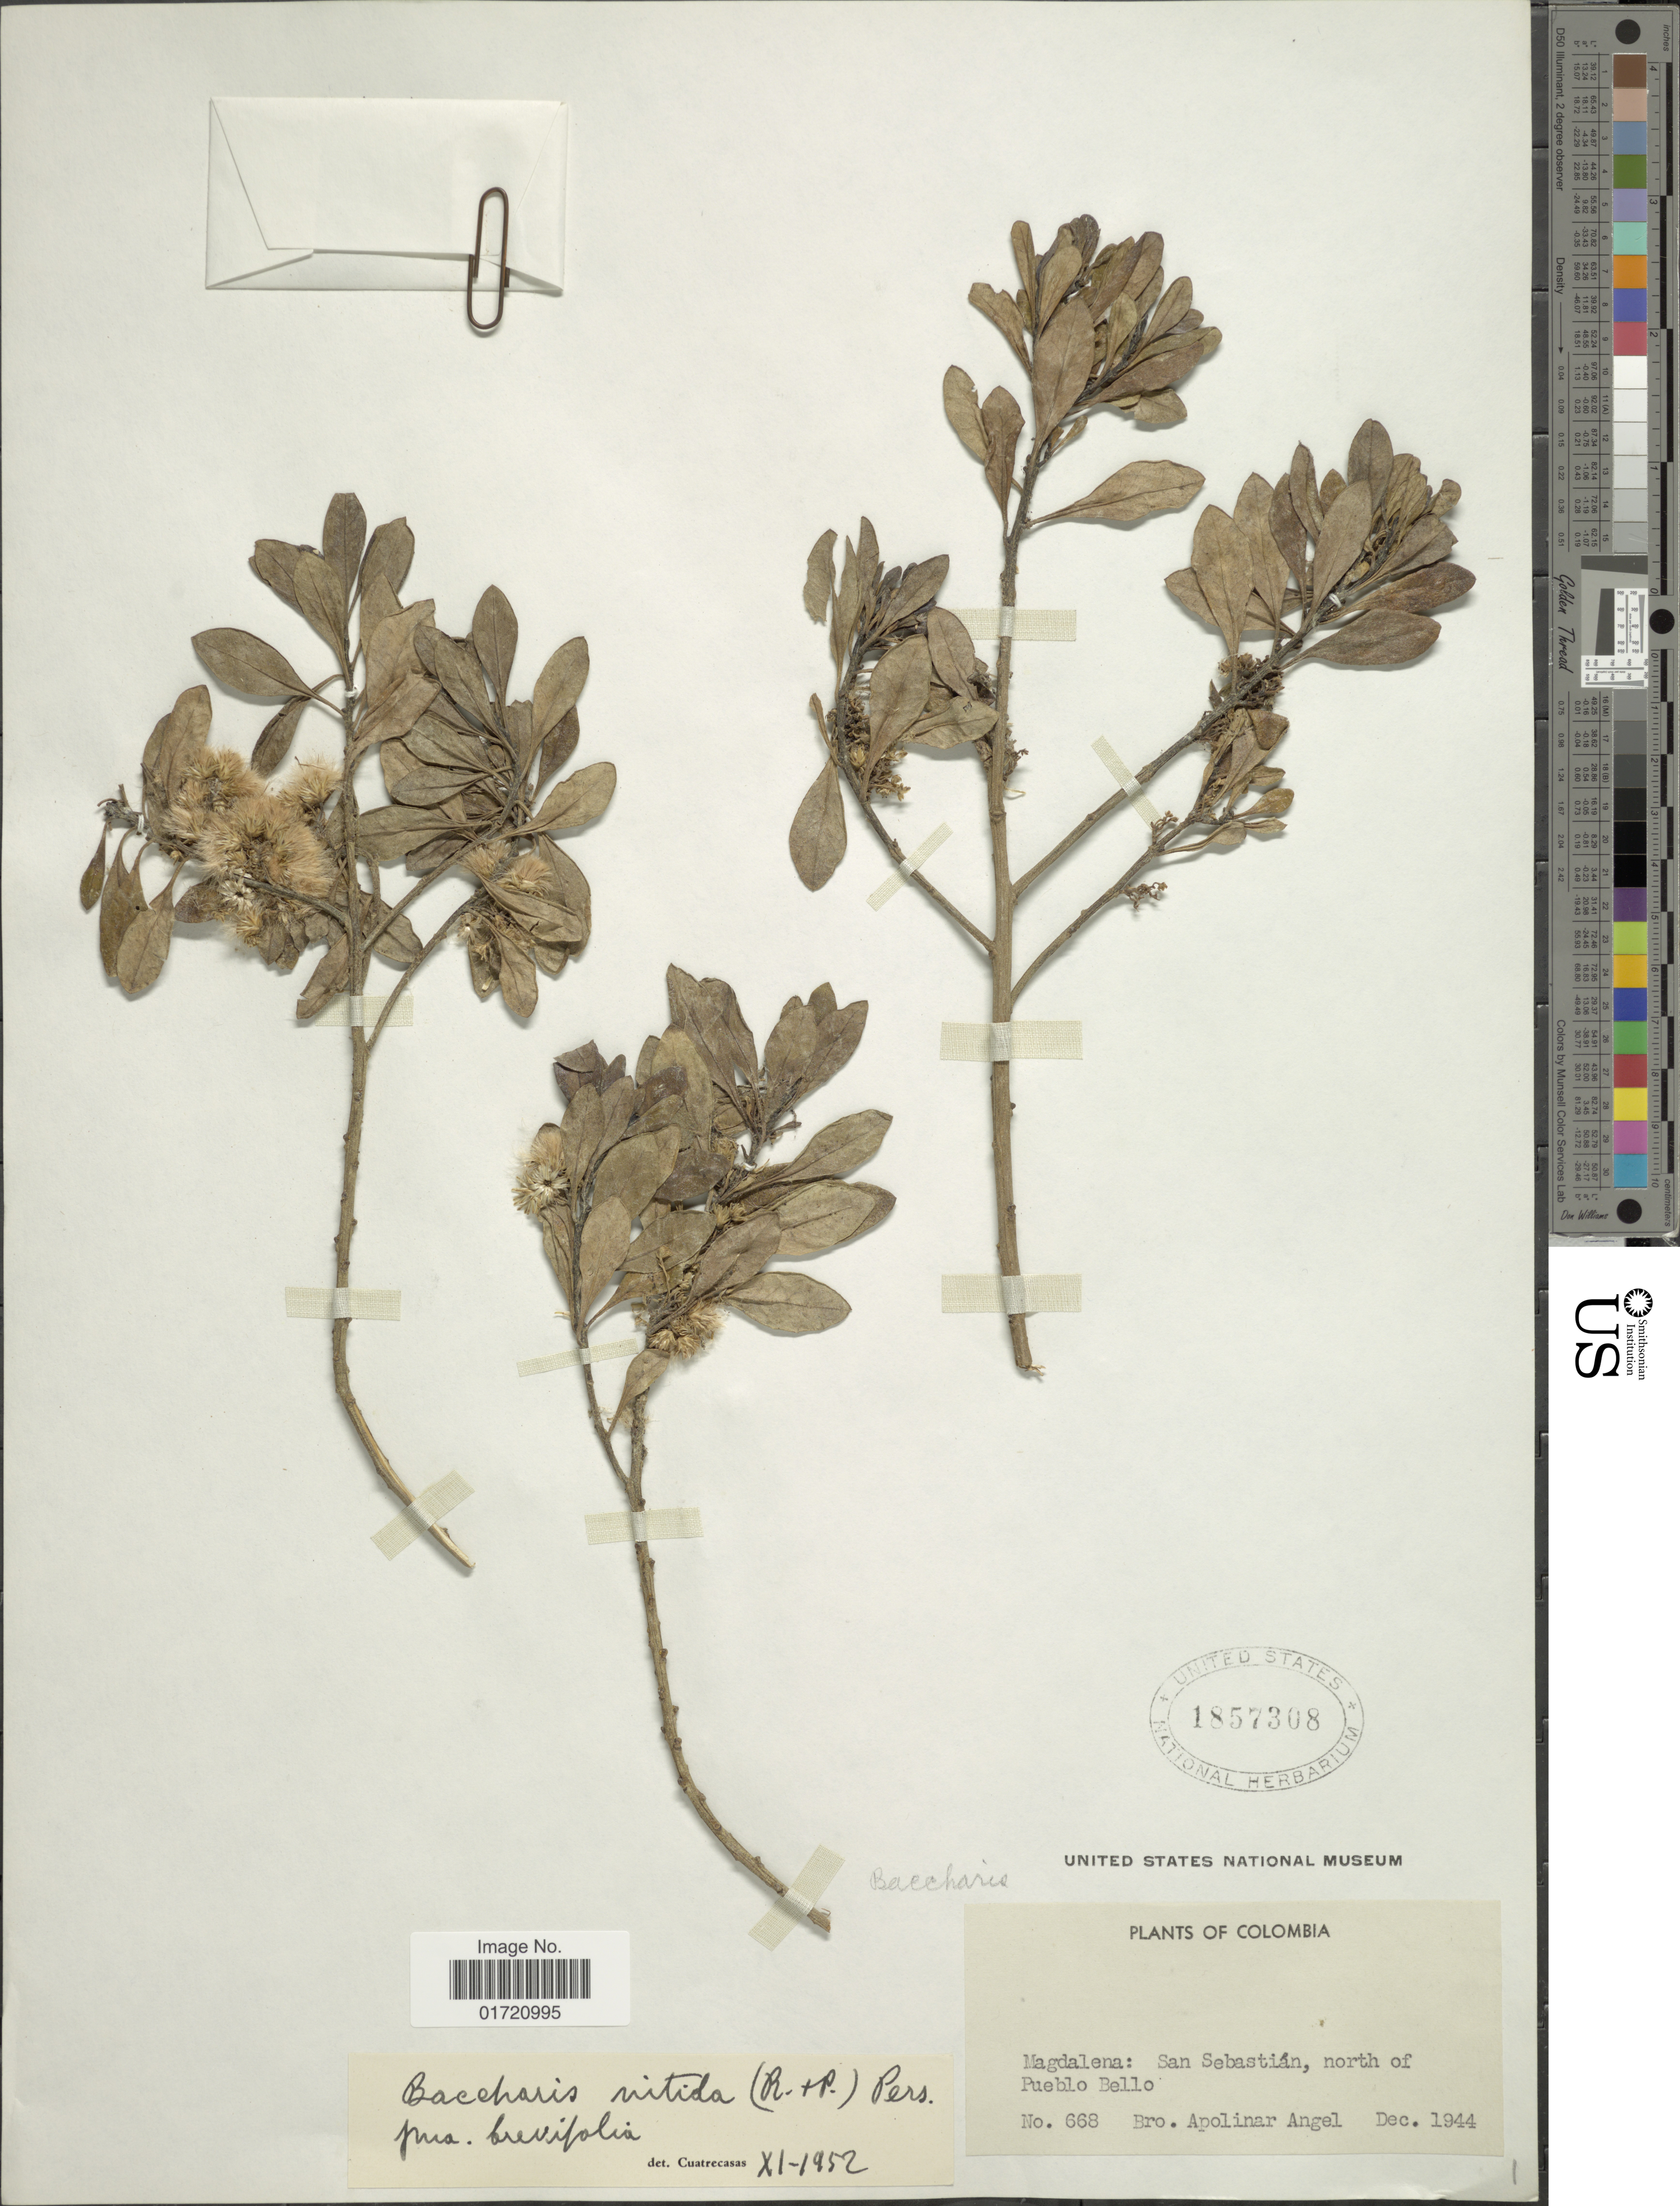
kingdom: Plantae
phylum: Tracheophyta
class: Magnoliopsida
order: Asterales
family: Asteraceae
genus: Baccharis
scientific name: Baccharis nitida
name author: (Ruiz & Pav.) Pers.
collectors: Bro. Apolinar A.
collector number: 668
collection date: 1944-12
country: Colombia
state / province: Magdalena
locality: San Sebastian, north of Pueblo Bello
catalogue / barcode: US 1857308